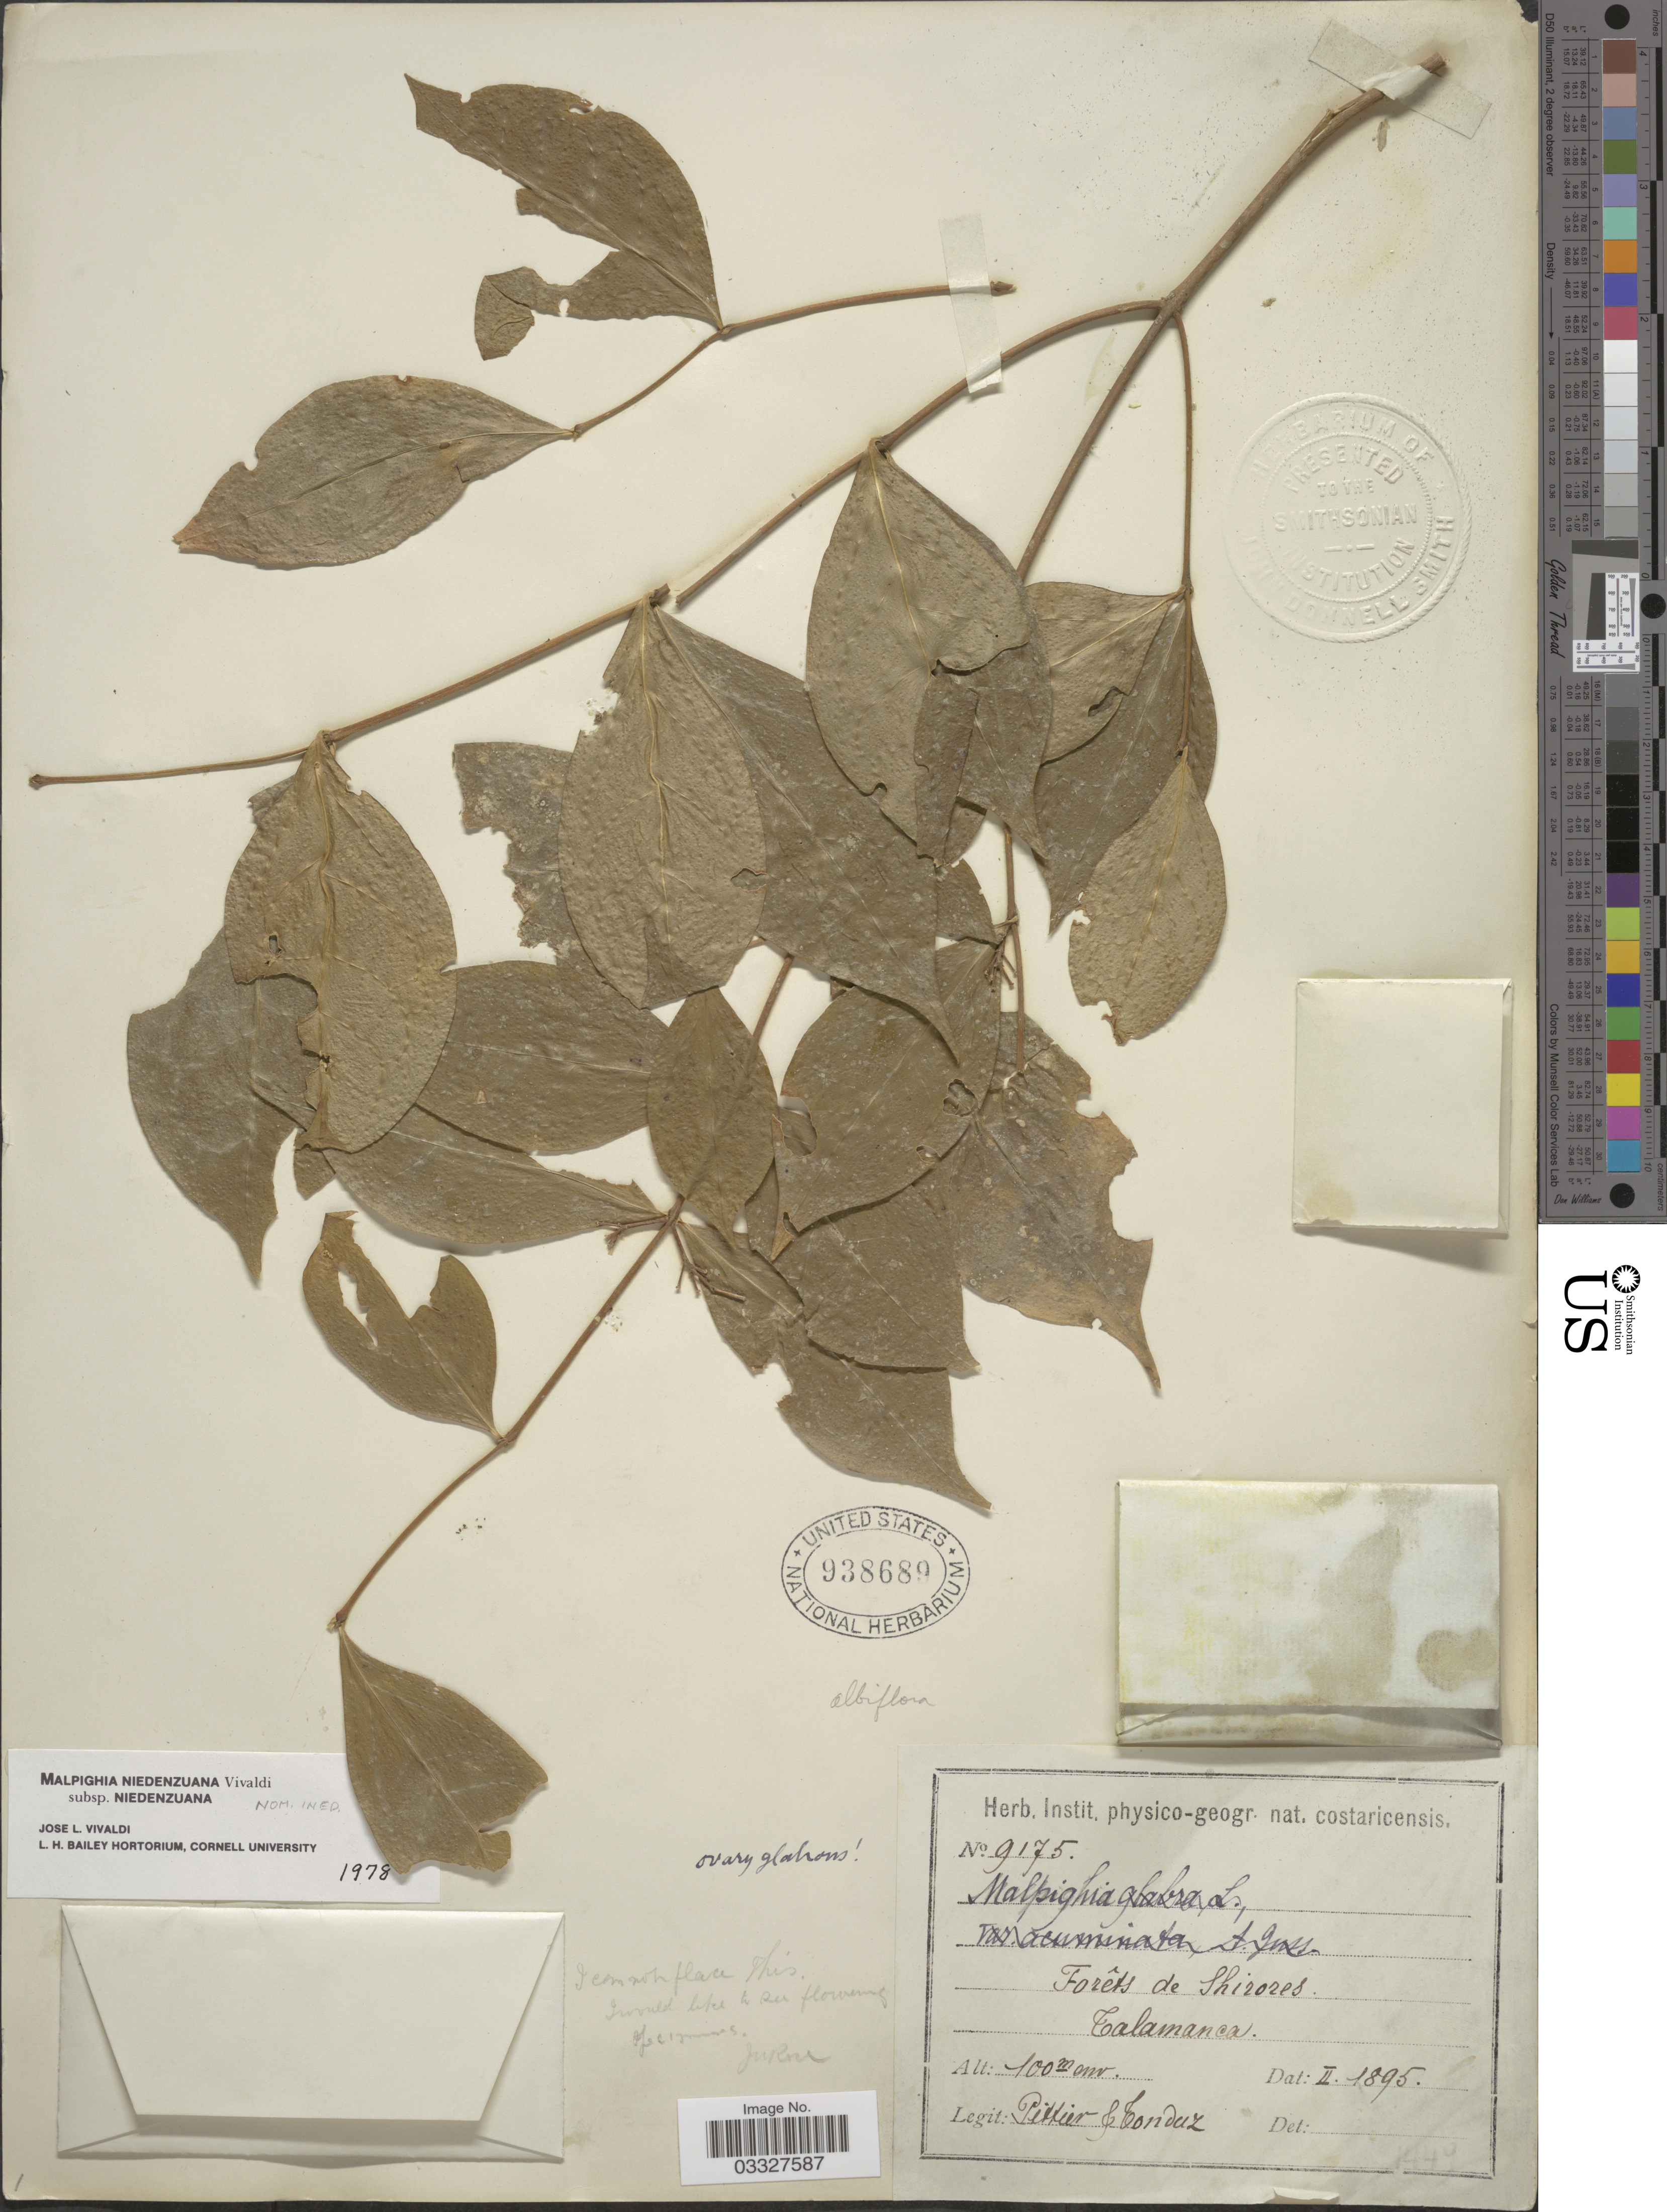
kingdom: Plantae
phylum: Tracheophyta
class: Magnoliopsida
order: Malpighiales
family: Malpighiaceae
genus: Malpighia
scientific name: Malpighia albiflora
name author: (Cuatrec.) Cuatrec.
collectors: Pittier, -- & Tonduz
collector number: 9175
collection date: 1895-02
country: Costa Rica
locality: Forêts de Shirores. Talamanca.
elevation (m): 100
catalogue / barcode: US 938689